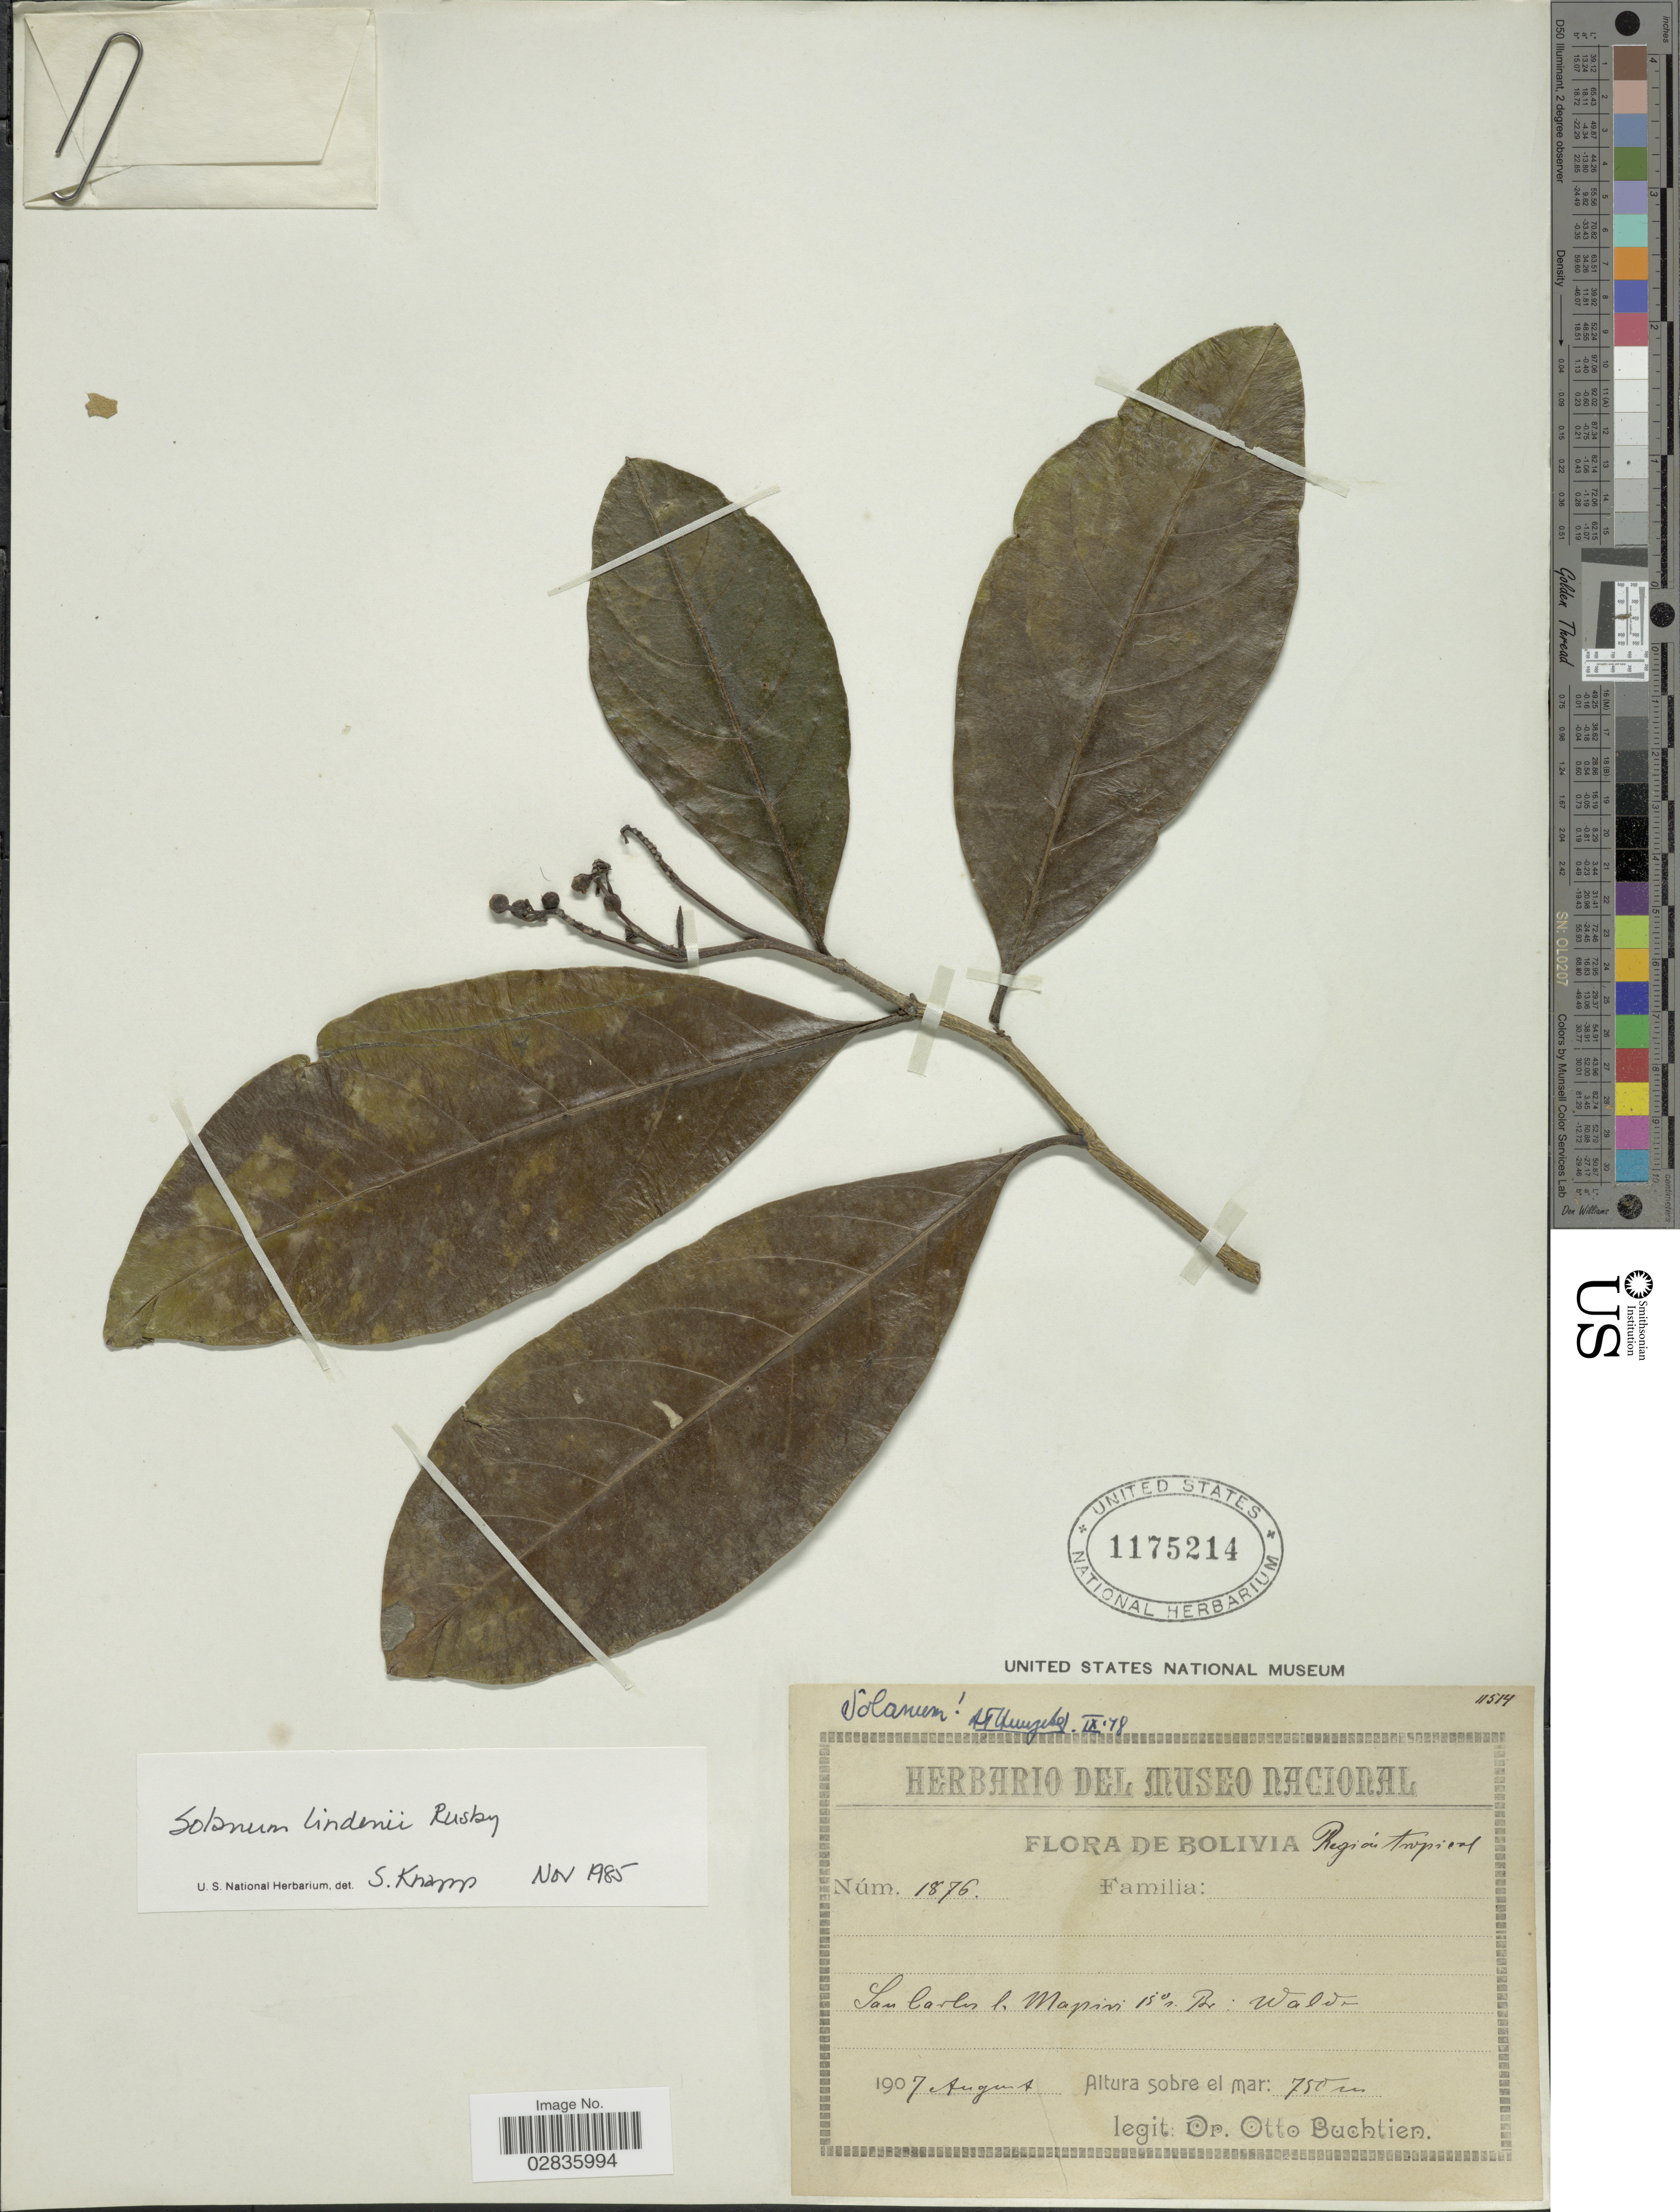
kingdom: Plantae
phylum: Tracheophyta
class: Magnoliopsida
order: Solanales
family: Solanaceae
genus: Solanum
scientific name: Solanum lindenii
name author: Rusby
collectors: O. Buchtien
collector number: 1876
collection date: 1907-08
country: Bolivia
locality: San Carlos b Mapiri 15° n. Br: Walde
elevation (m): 750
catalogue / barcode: US 1175214